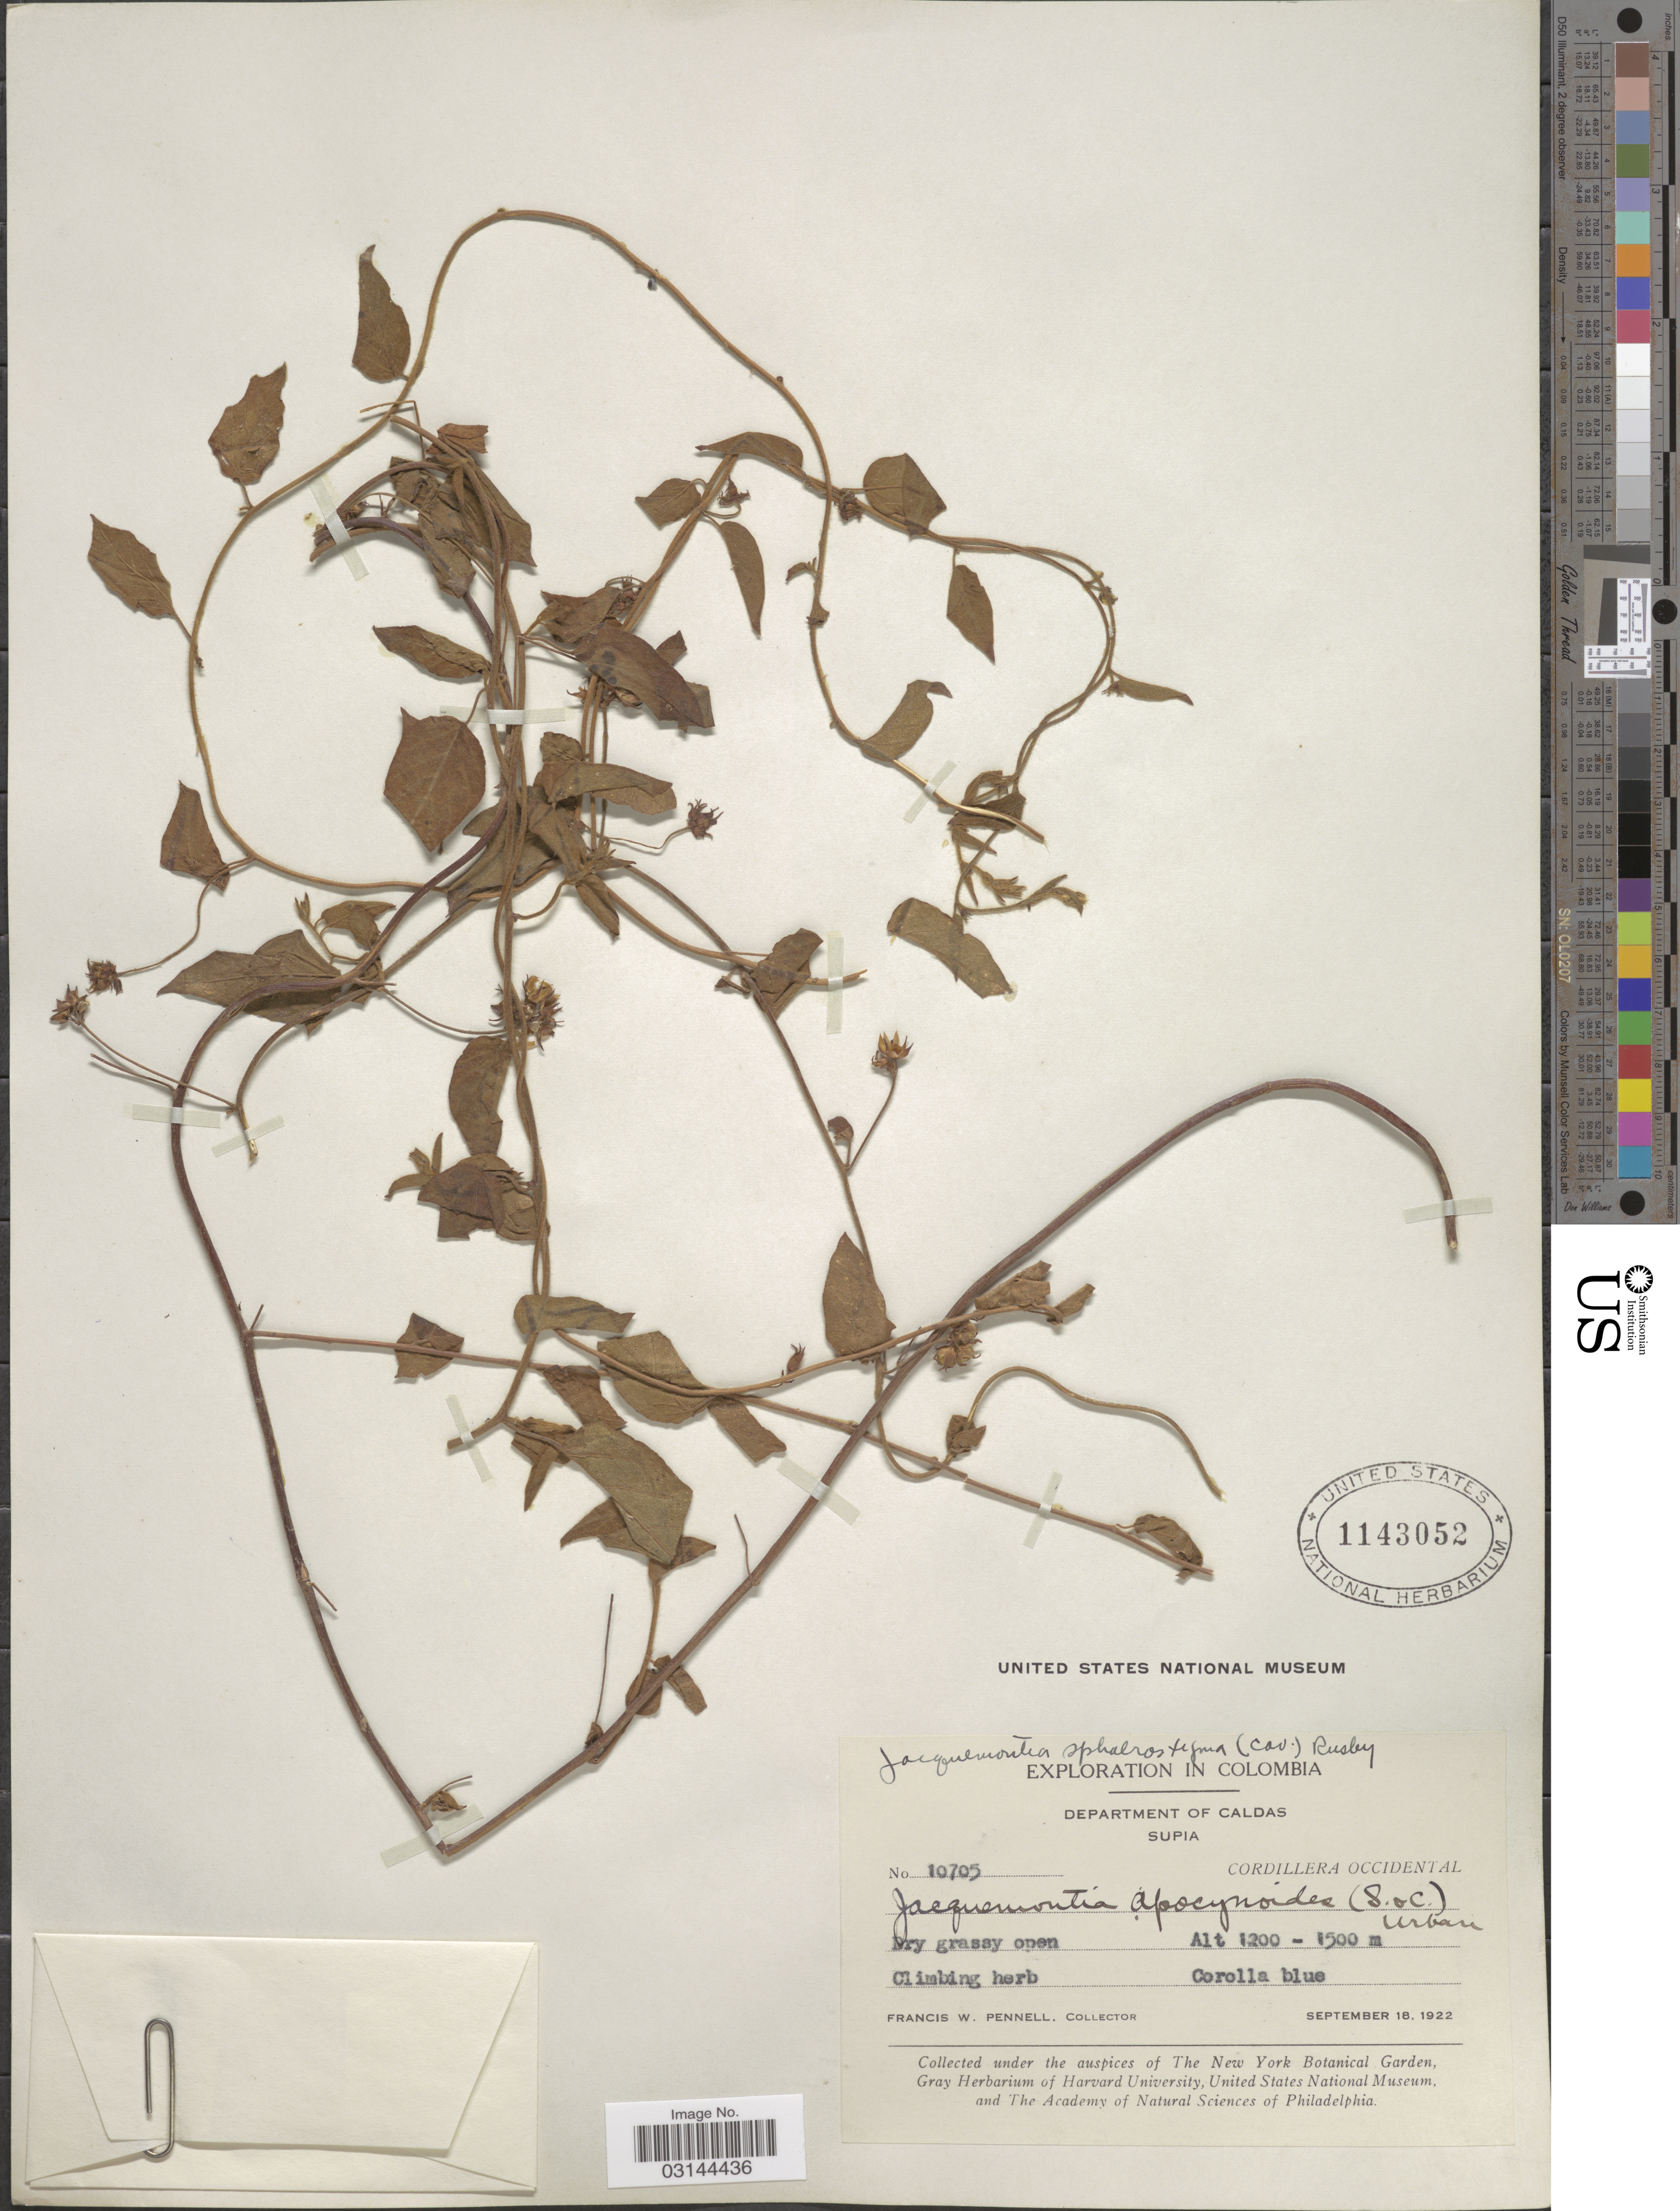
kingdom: Plantae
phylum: Tracheophyta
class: Magnoliopsida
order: Solanales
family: Convolvulaceae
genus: Jacquemontia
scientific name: Jacquemontia sphaerostigma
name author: (Cav.) Rusby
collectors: F. W. Pennell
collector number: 10705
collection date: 1922-09-18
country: Colombia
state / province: Caldas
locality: Department of Caldas. Supia. Cordillera Occidental.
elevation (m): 1200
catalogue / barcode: US 1143052